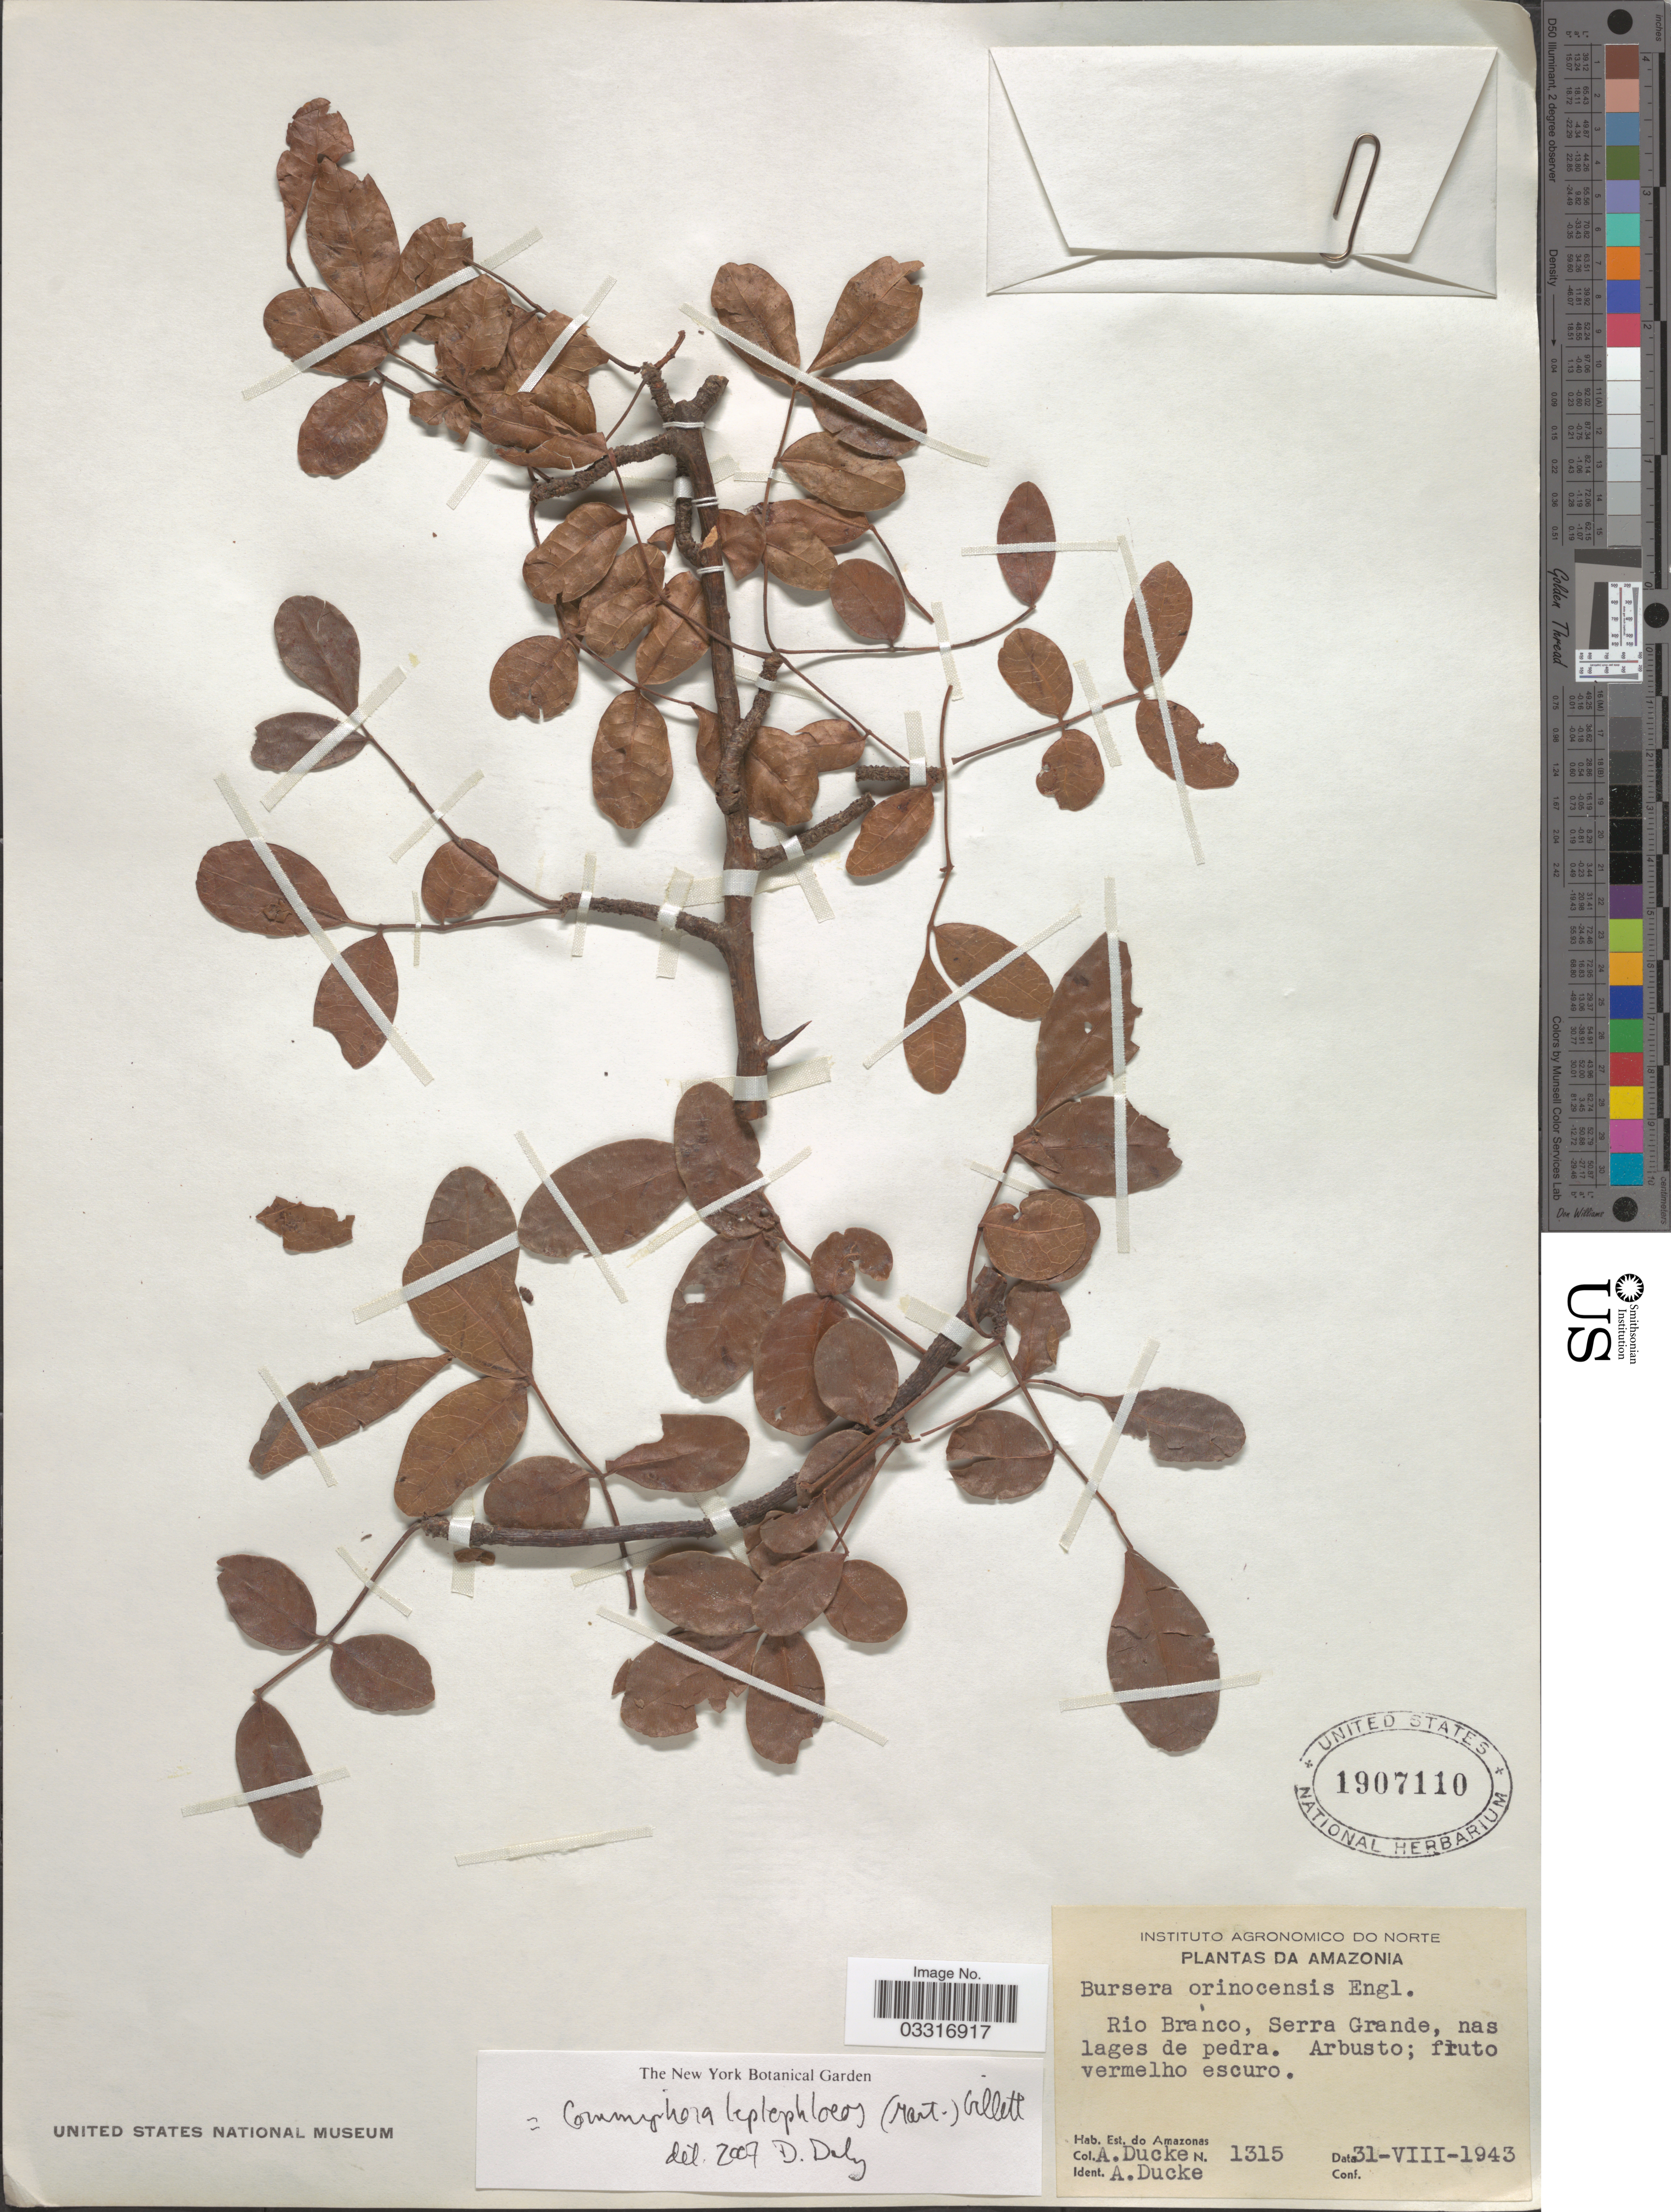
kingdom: Plantae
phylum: Tracheophyta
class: Magnoliopsida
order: Sapindales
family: Burseraceae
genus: Commiphora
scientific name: Commiphora leptophloeos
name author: (Mart.) J.B. Gillett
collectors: A. Ducke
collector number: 1315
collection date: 1943-08-31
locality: Da Amazonia, Rio Branco, Serra Grande.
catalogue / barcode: US 1907110